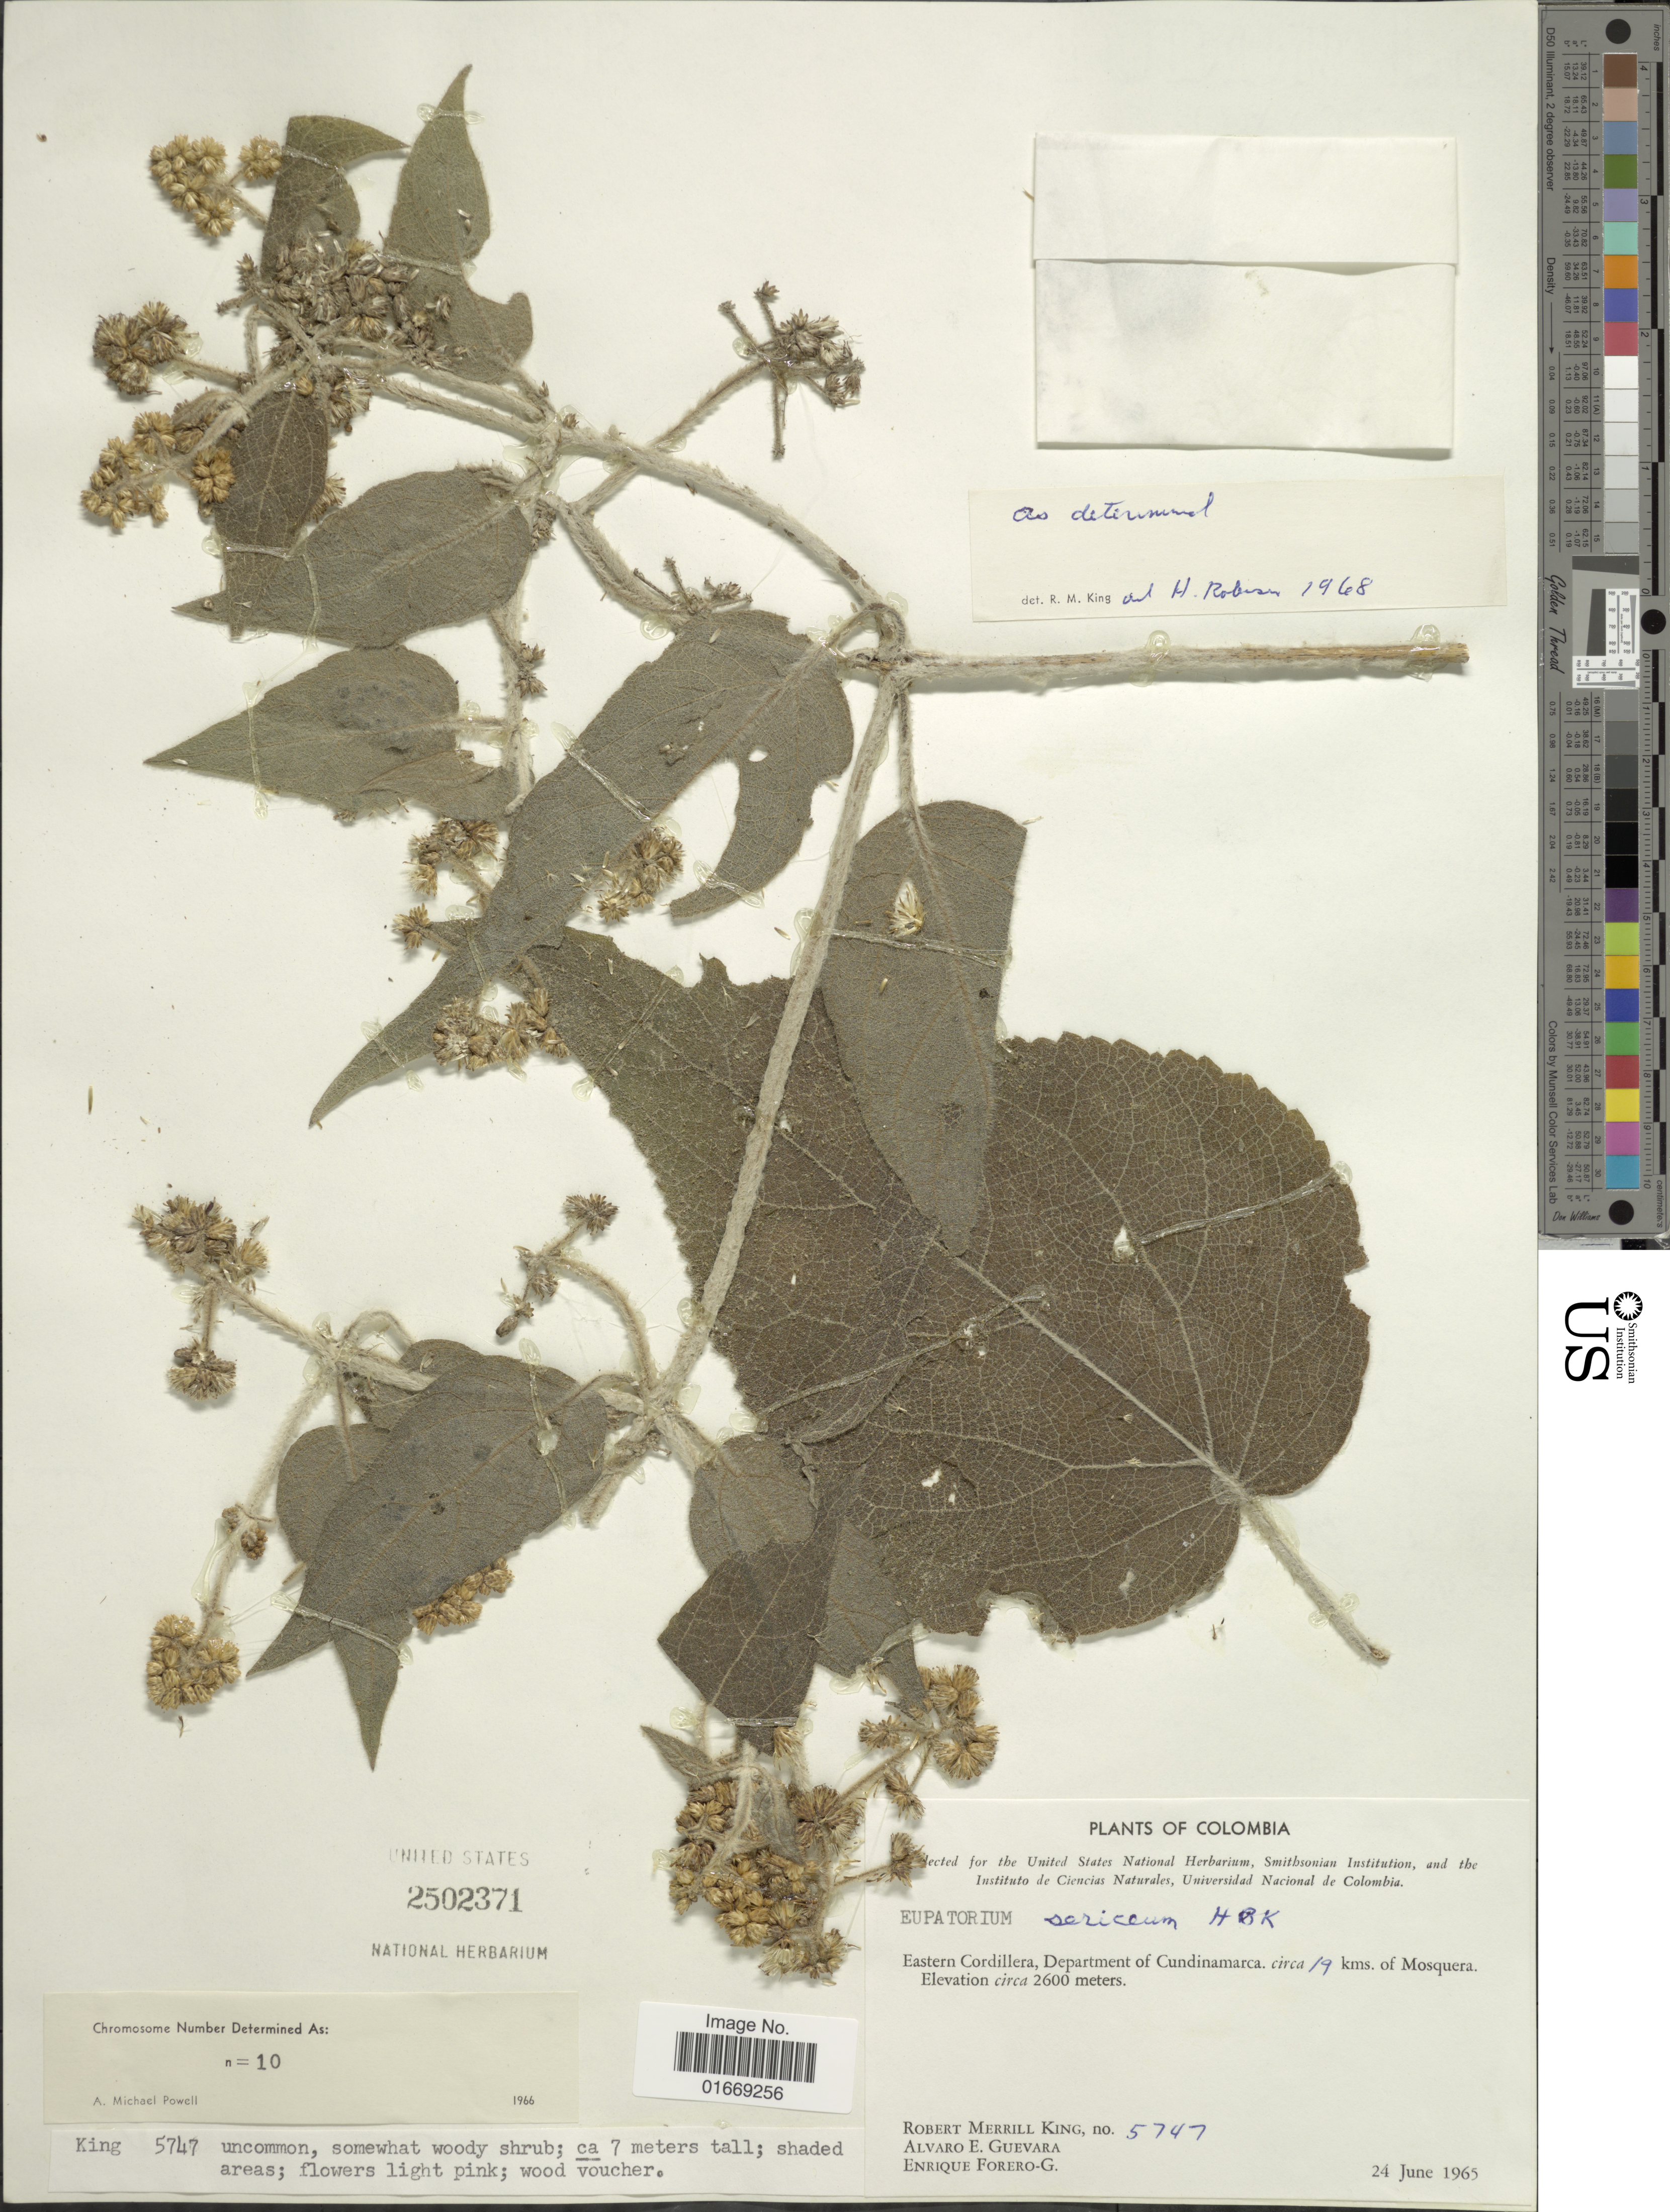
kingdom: Plantae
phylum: Tracheophyta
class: Magnoliopsida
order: Asterales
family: Asteraceae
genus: Hebeclinium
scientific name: Hebeclinium sericeum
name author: (Kunth) R.M. King & H. Rob.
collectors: R. M. King, A. E. Guevara & E. Forero G.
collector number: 5747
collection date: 1965-06-24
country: Colombia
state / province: Cundinamarca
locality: Eastern Cordillera, Department of Cundinamarca, circa 19 kms. of Mosquera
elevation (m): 2600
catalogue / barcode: US 2502371